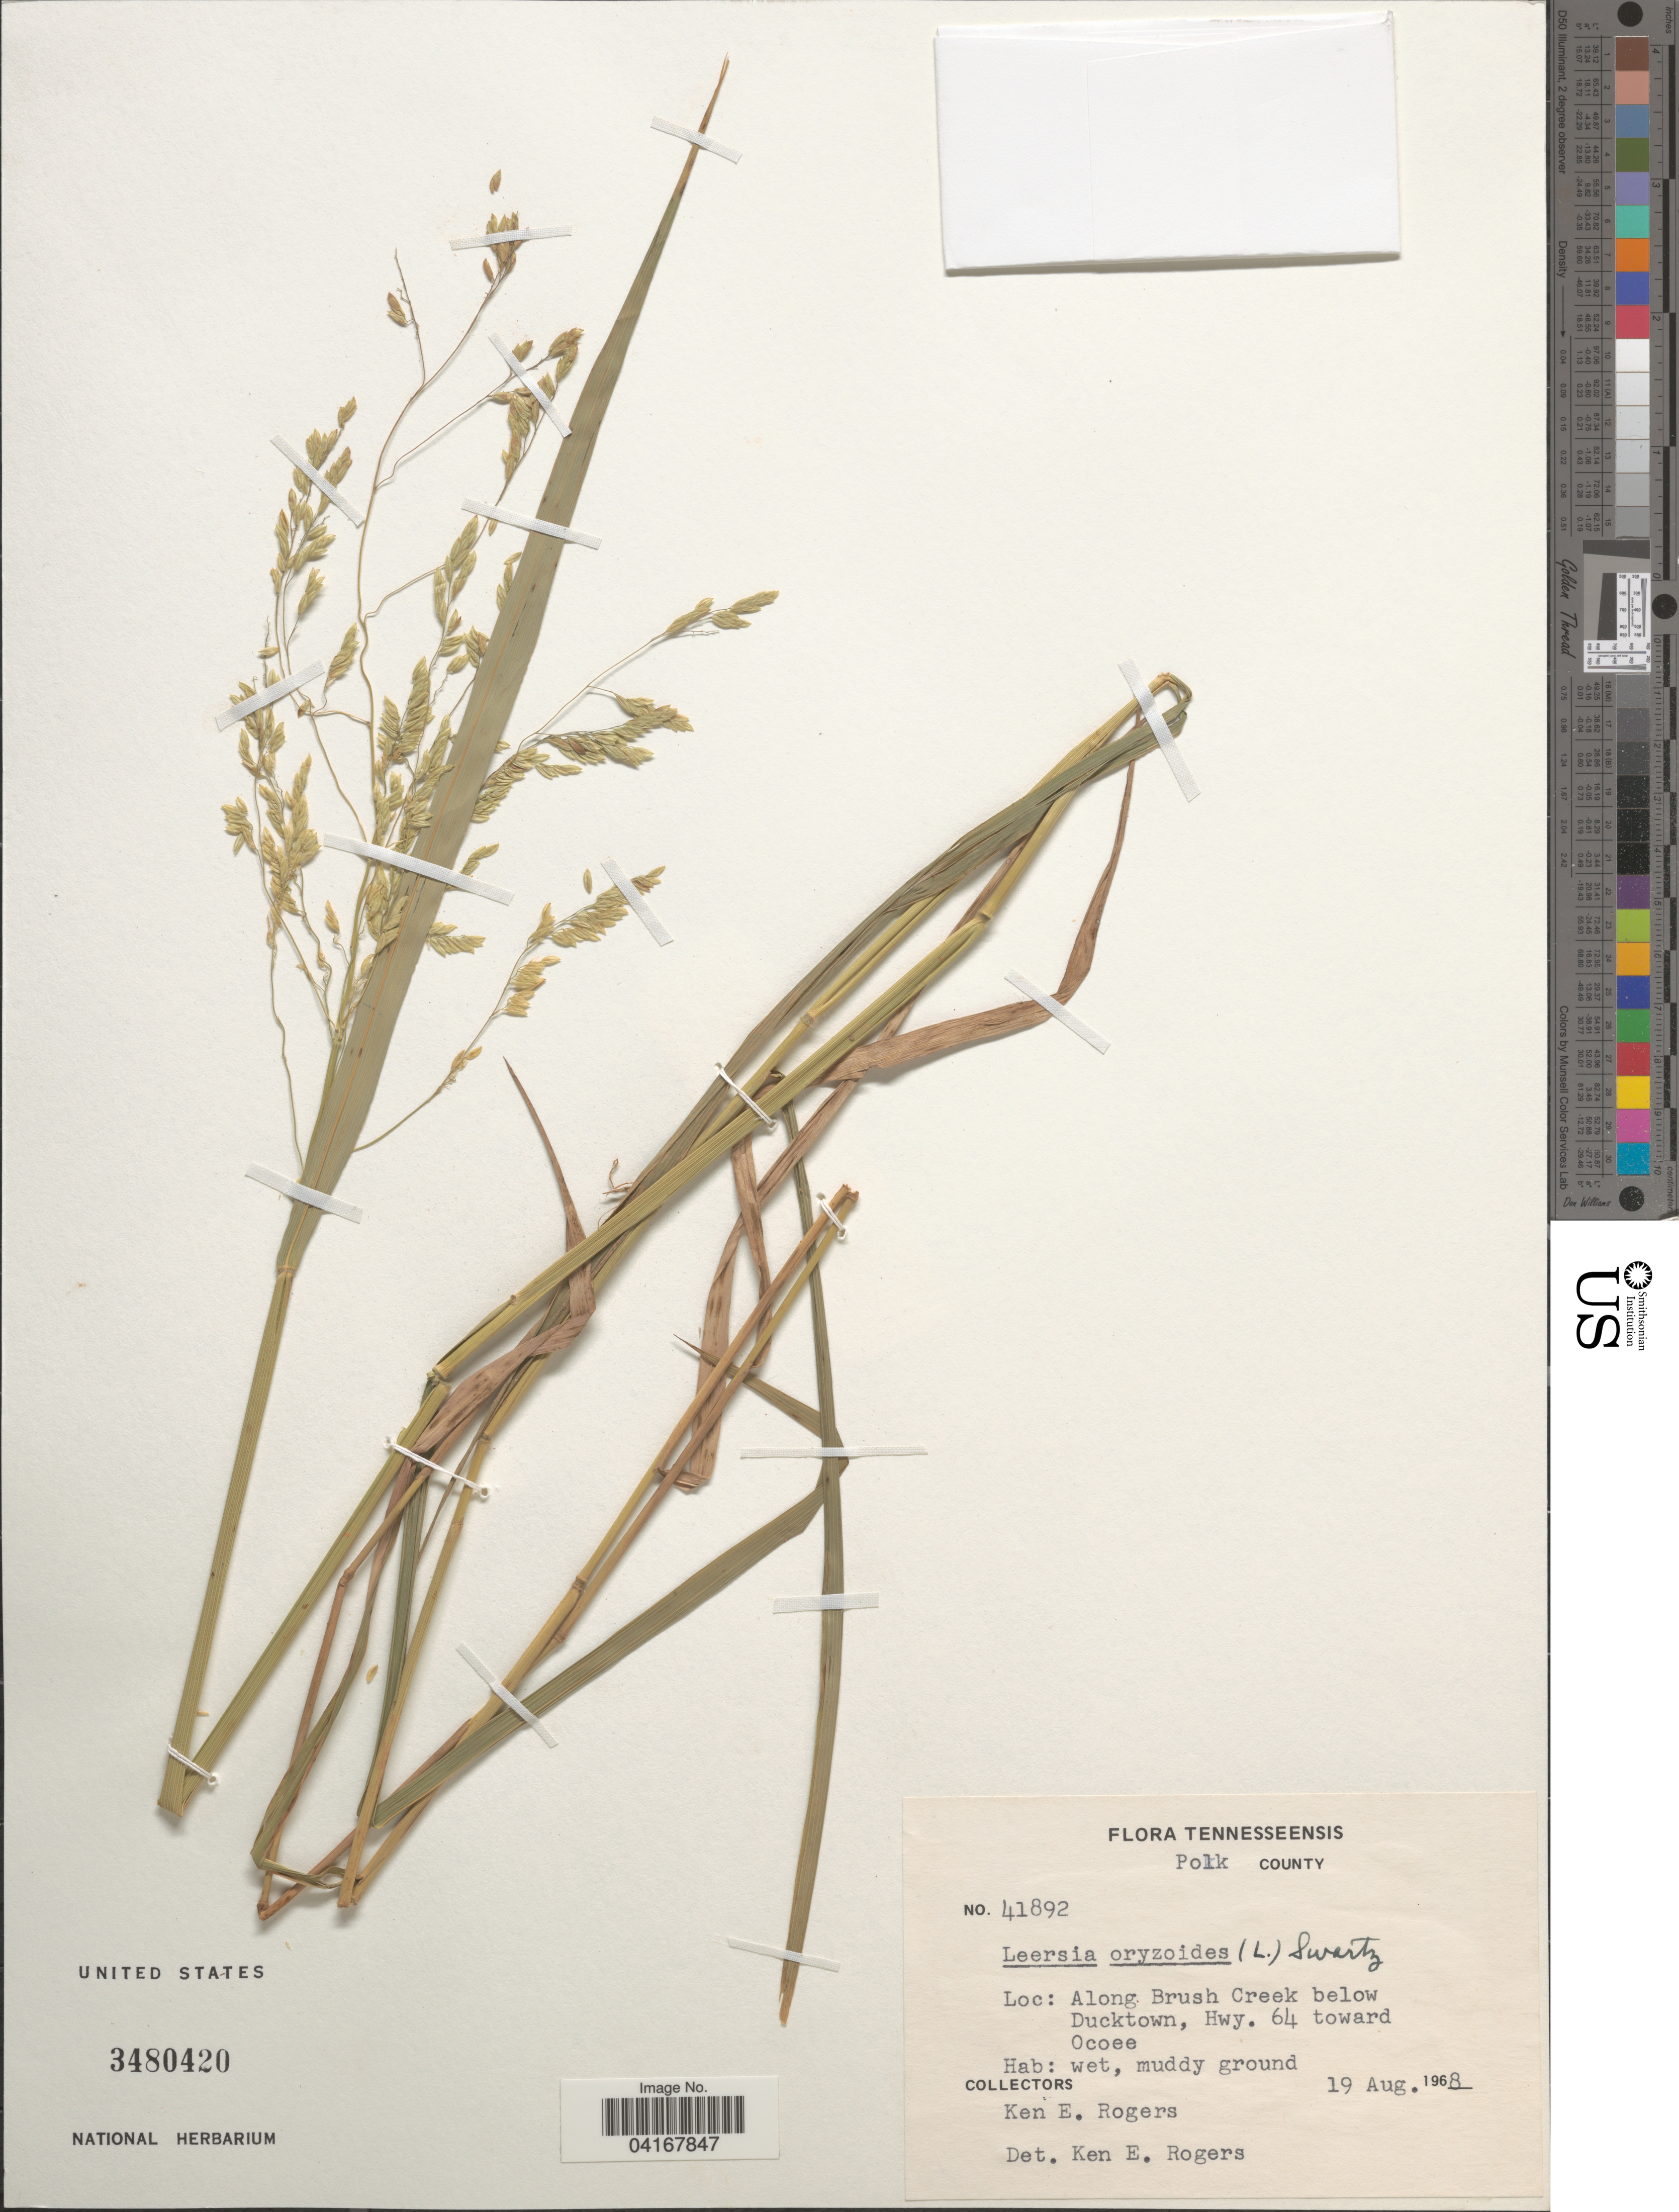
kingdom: Plantae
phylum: Tracheophyta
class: Liliopsida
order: Poales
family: Poaceae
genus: Leersia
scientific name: Leersia oryzoides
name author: (L.) Sw.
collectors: K. Rogers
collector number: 41892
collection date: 1968-08-19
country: United States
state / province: Tennessee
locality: Polk County. Along Brush Creek below Ducktown, Hwy. 64 toward Ocoee.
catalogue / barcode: US 3480420